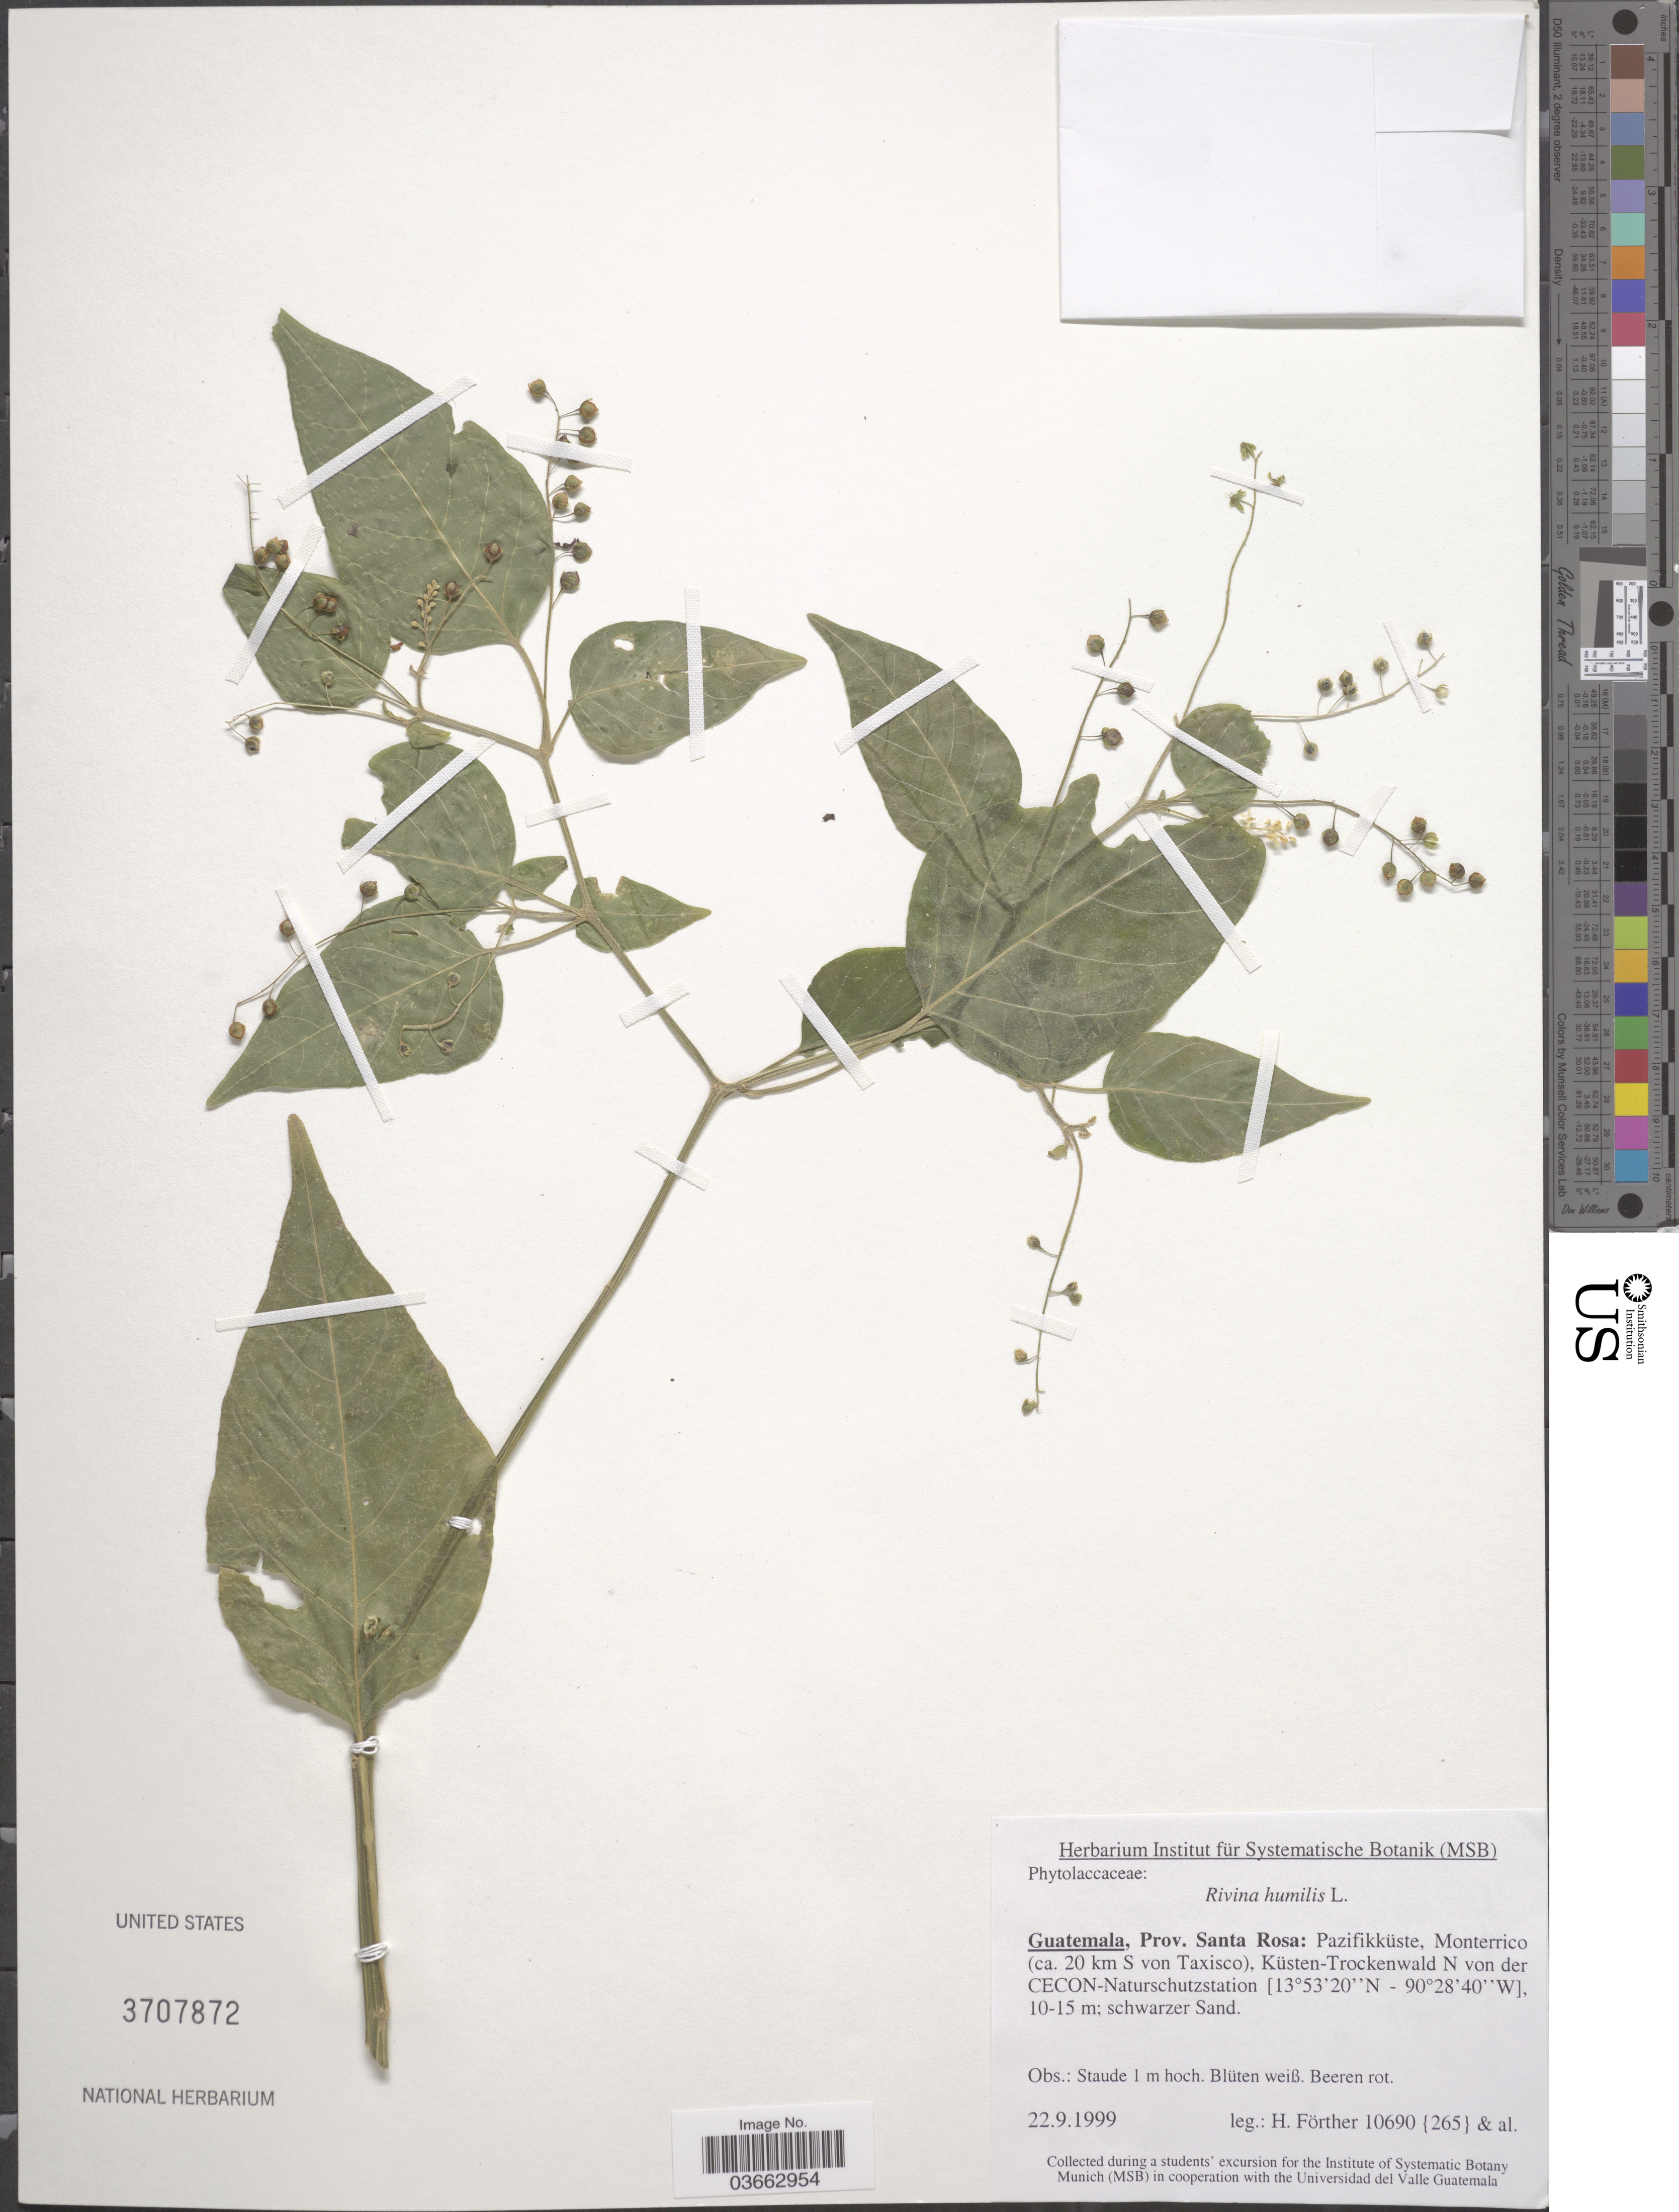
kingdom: Plantae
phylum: Tracheophyta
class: Magnoliopsida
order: Caryophyllales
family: Phytolaccaceae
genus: Rivina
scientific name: Rivina humilis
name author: L.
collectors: H. Förther & et al.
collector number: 10690 {265}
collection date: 1999-09-22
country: Guatemala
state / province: Santa Rosa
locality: Pazifikküste, Monterrico (ca. 20 km S von Taxisco), Küsten-Trockenwald N von der CECON-Naturschutzstation.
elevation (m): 10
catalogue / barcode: US 3707872